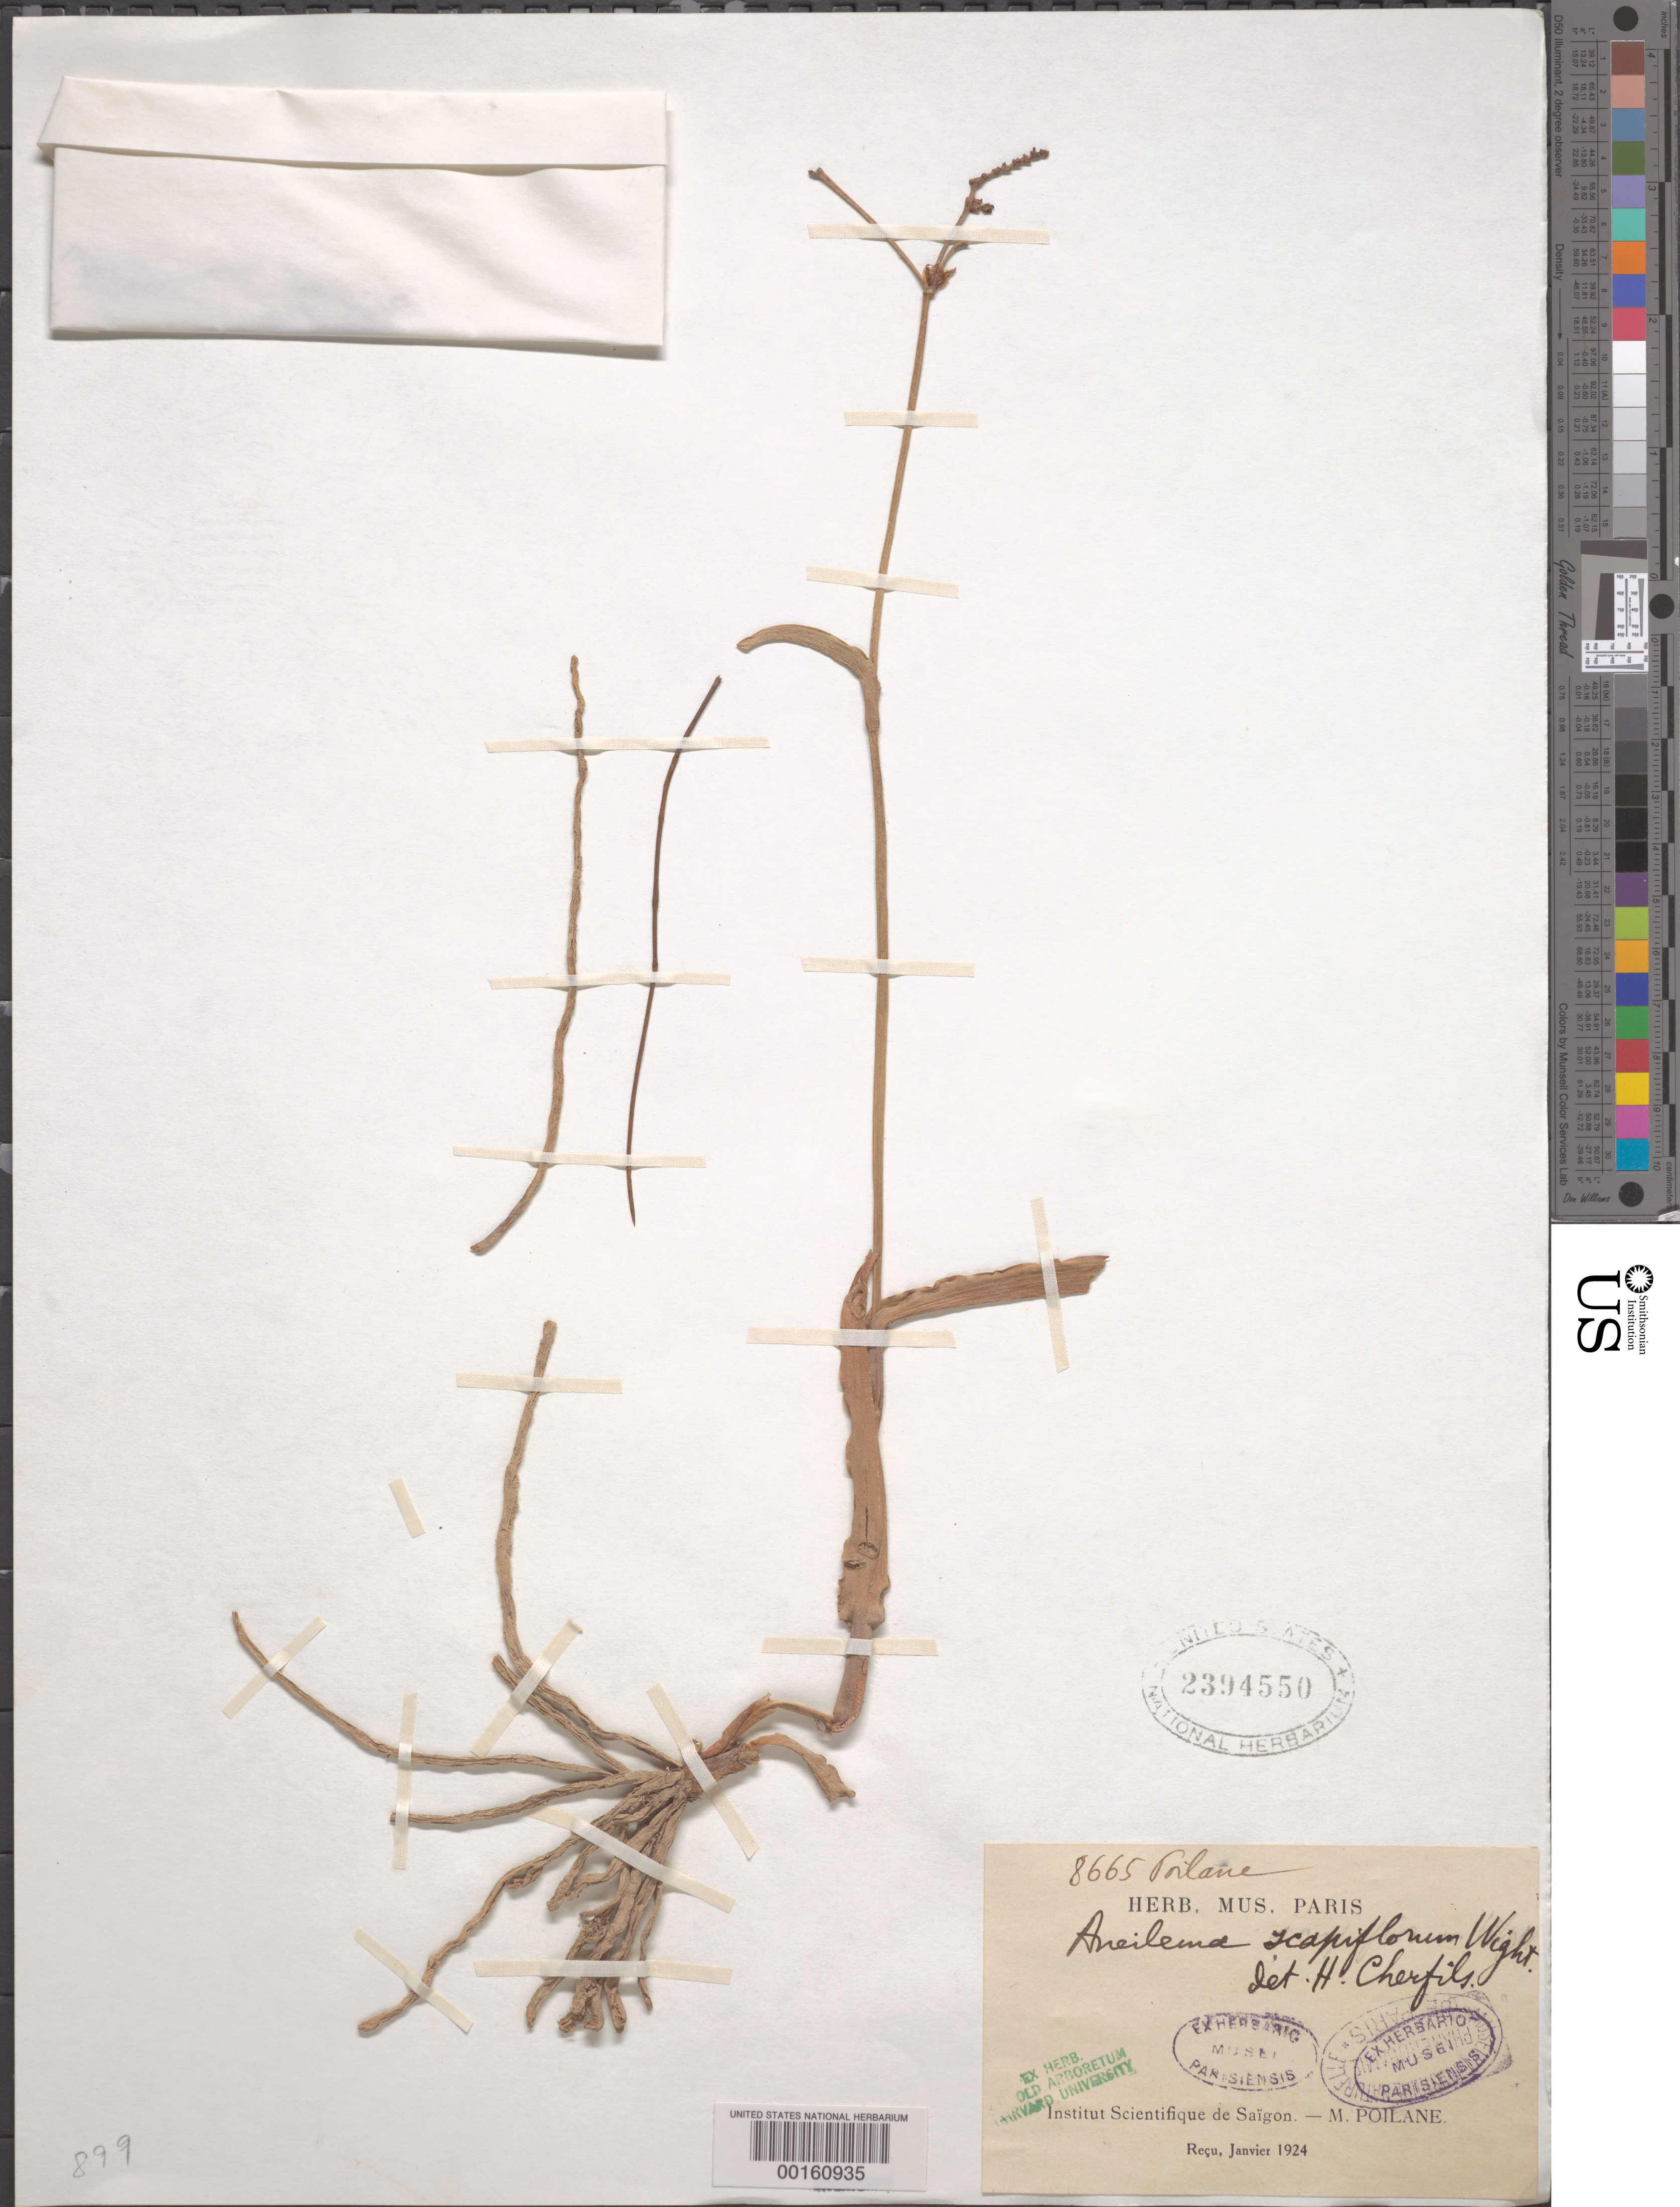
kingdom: Plantae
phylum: Tracheophyta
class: Liliopsida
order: Commelinales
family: Commelinaceae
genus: Murdannia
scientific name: Murdannia sp.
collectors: M. Poiland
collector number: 8665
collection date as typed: Jan 1924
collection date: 1924-01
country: Vietnam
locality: Ho chi minh city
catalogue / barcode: US 2394550